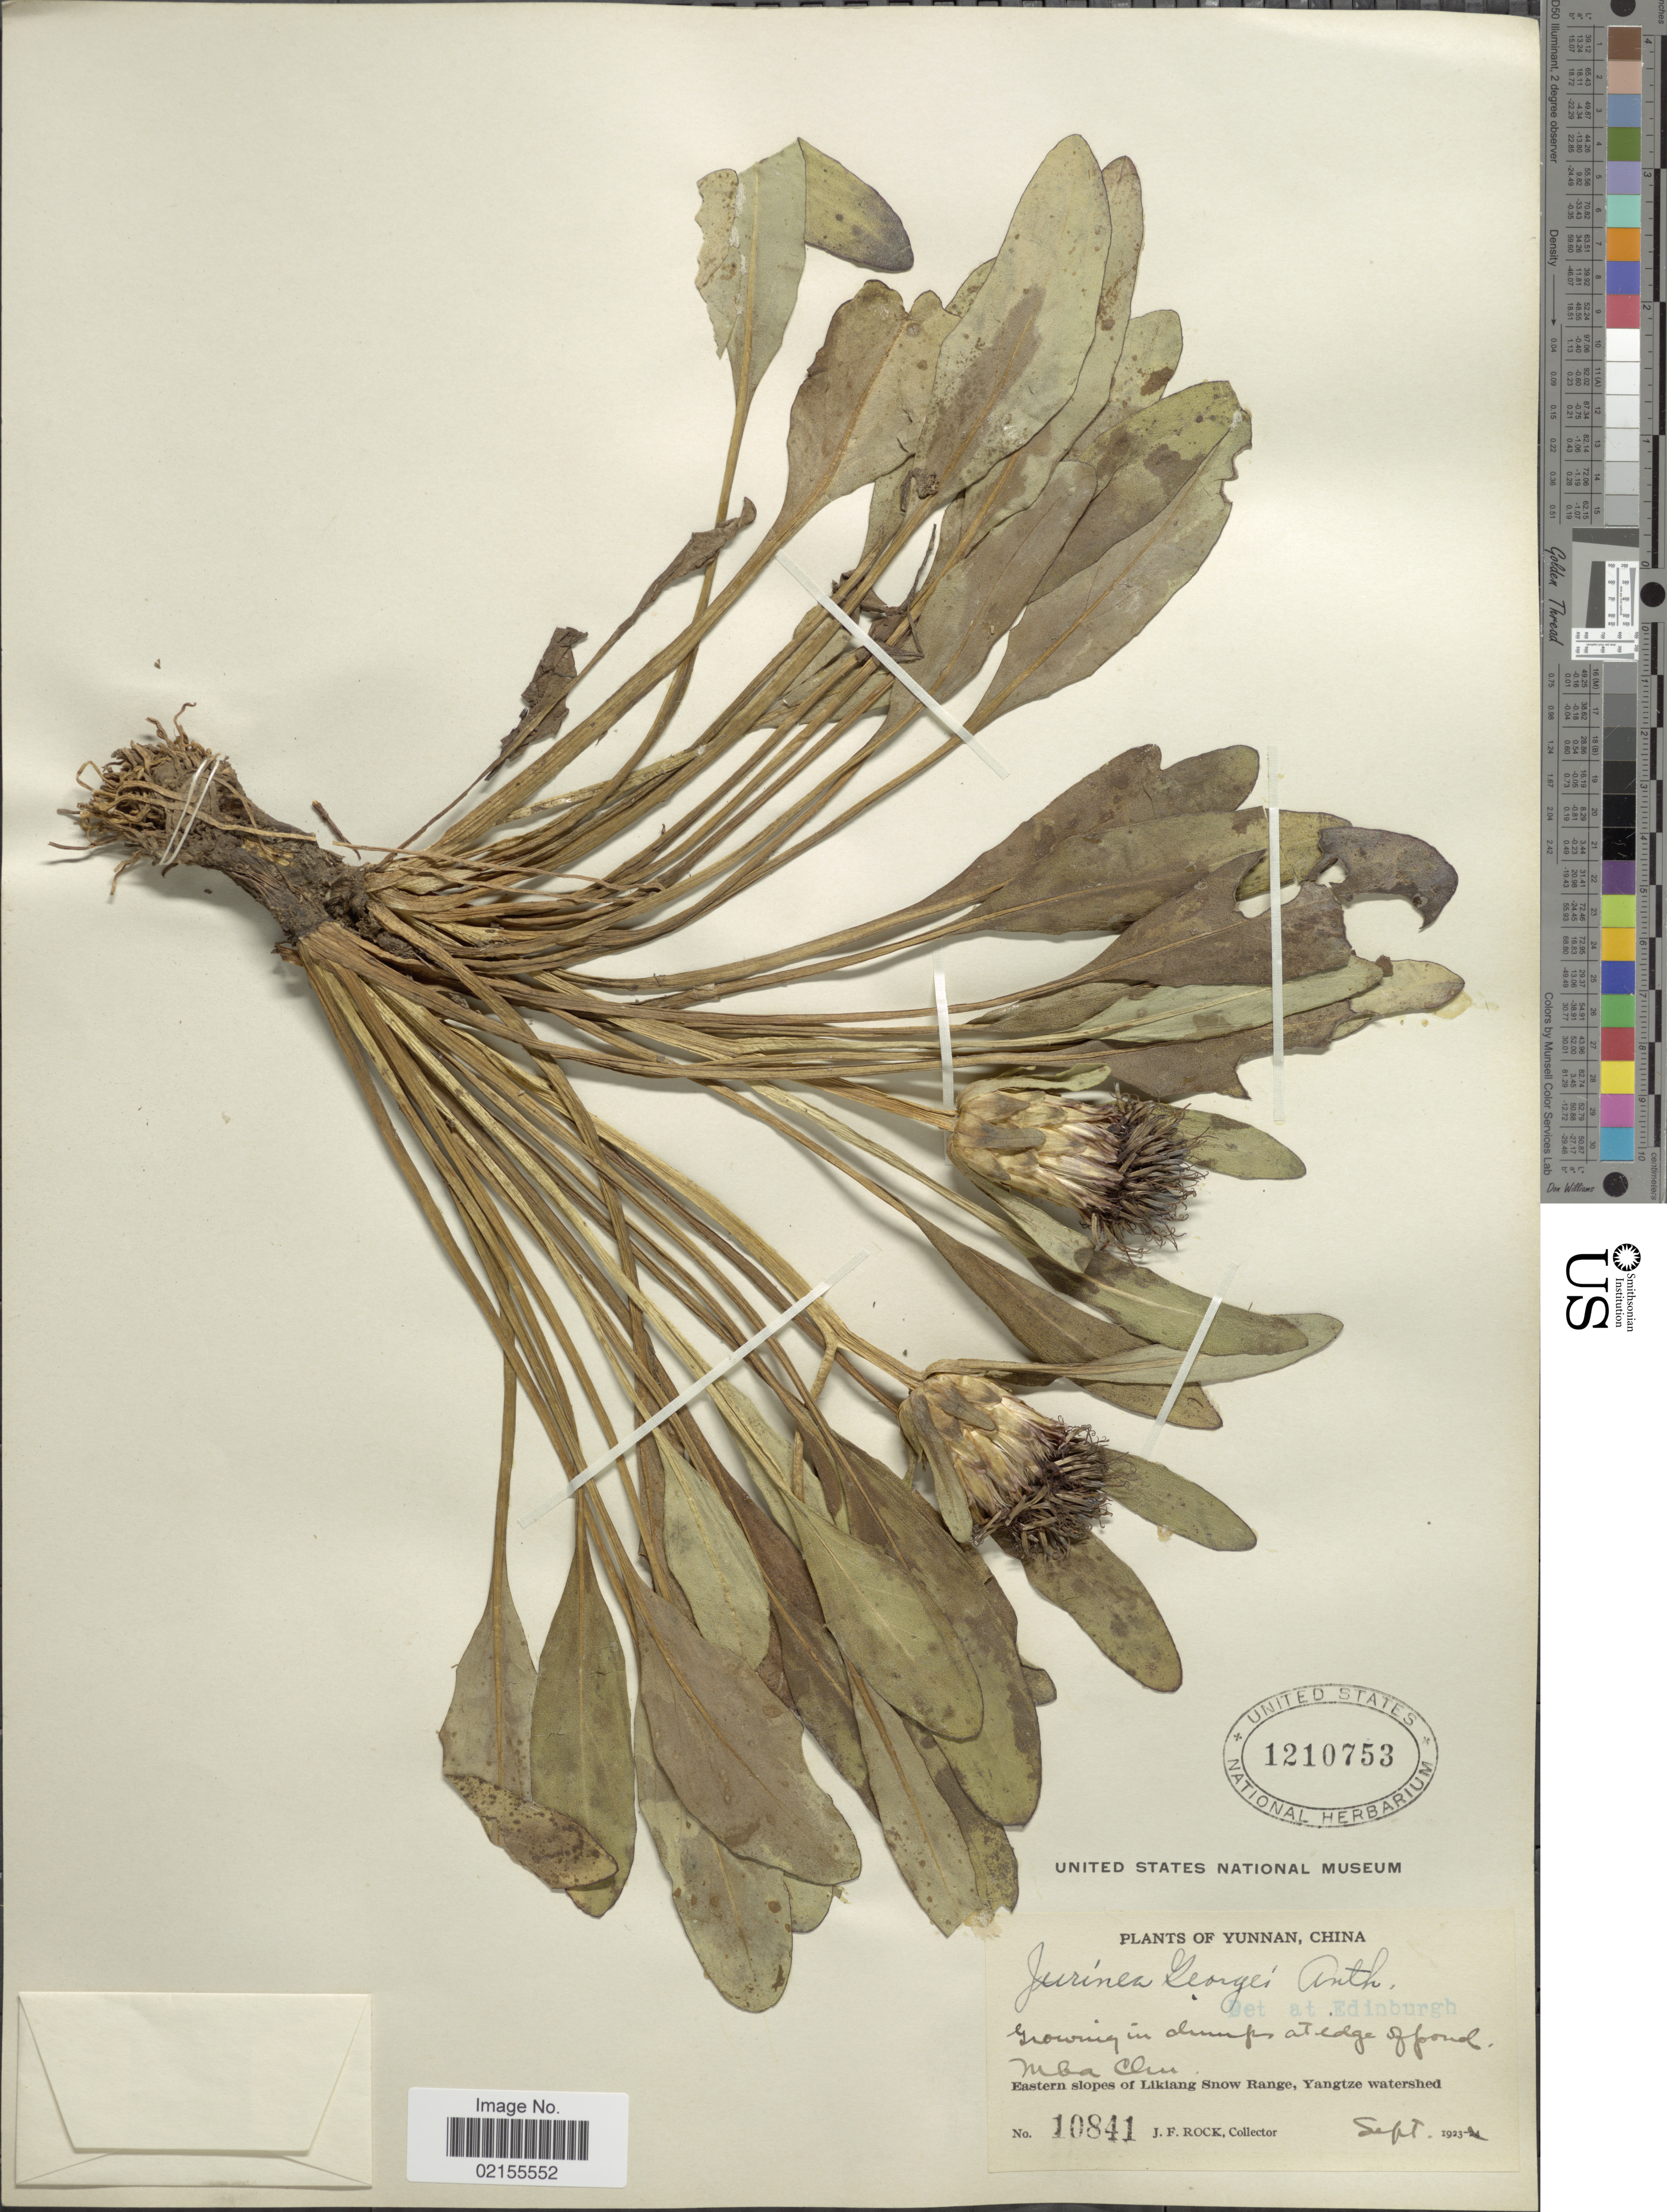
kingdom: Plantae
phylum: Tracheophyta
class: Magnoliopsida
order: Asterales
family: Asteraceae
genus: Dolomiaea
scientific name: Dolomiaea georgii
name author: C. Shih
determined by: Chen, Yousheng S.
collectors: J. Rock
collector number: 10841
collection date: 1923-09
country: China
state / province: Yunnan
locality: Growing in clumps at edge of pond, Mba Chu, Eastern slopes of Likiang Snow Range, Yangtze watershed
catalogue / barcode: US 1210753